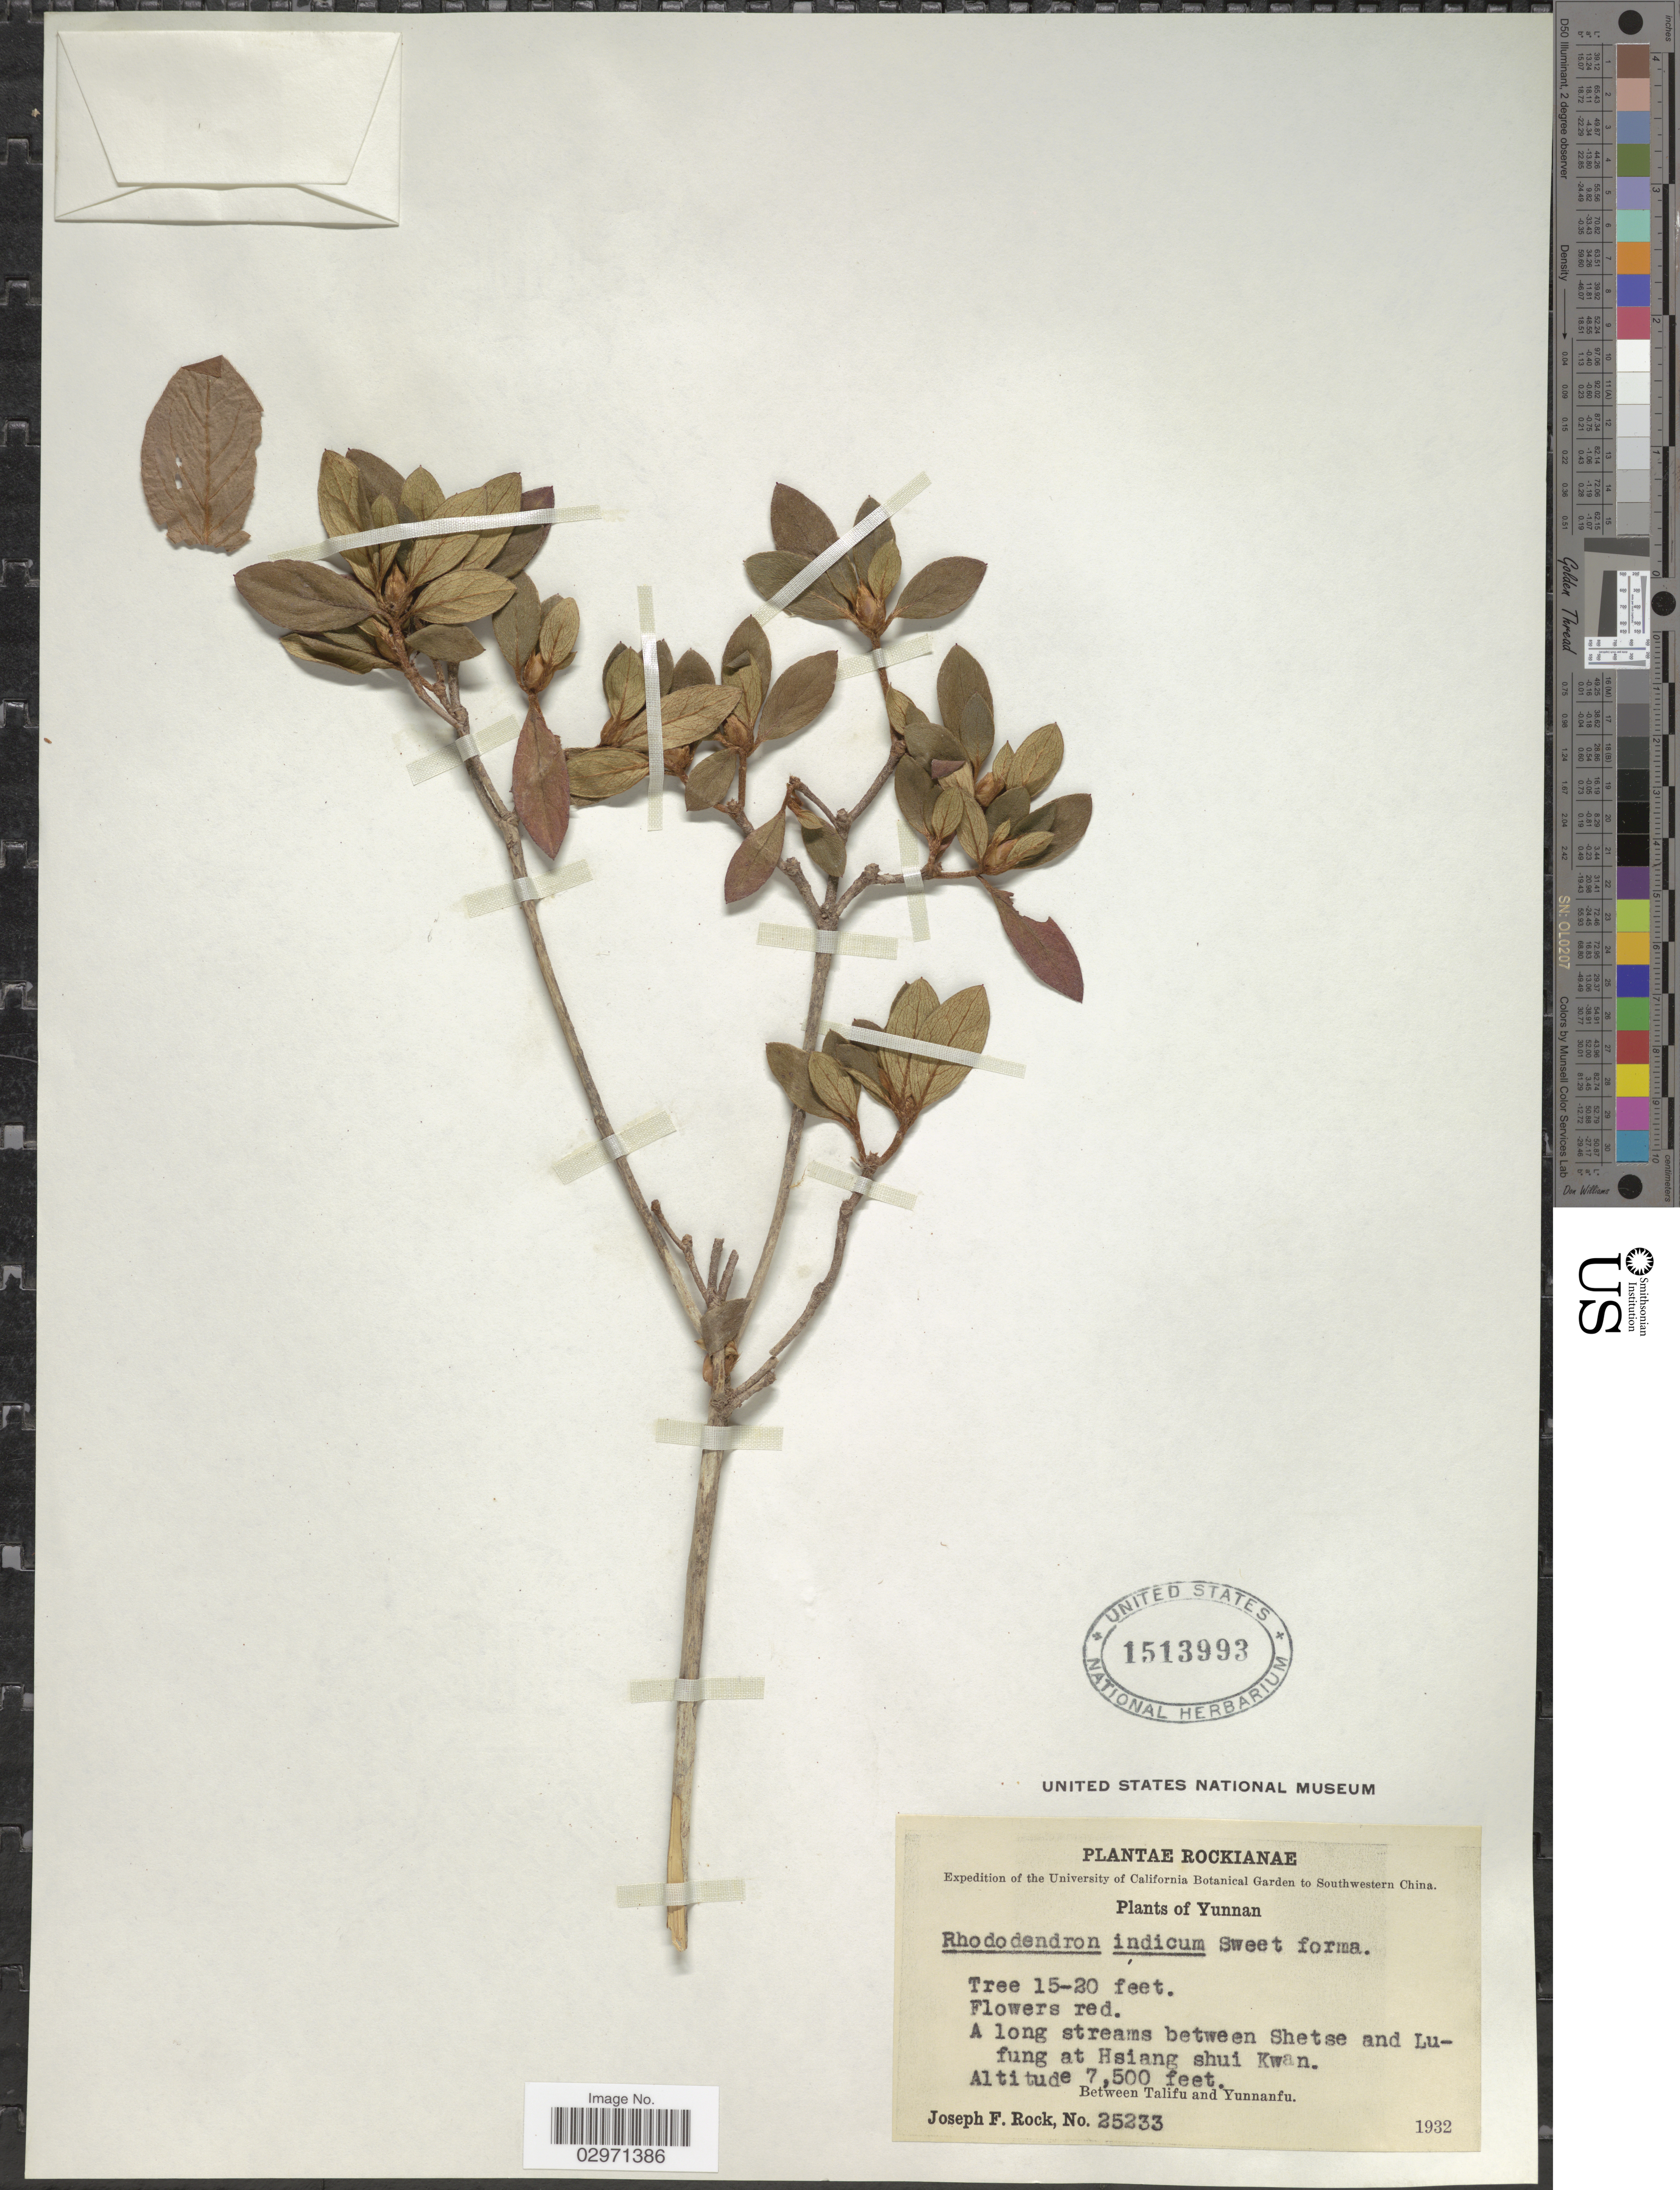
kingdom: Plantae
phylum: Tracheophyta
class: Magnoliopsida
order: Ericales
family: Ericaceae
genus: Rhododendron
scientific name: Rhododendron indicum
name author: (L.) Sweet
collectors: J. F. Rock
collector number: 25233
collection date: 1932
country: China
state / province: Yunnan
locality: Southwestern China. Along streams between Shetse and Lufung at Hsiang shui Kwan. Between Talifu and Yunnanfu.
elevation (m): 2286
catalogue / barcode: US 1513993